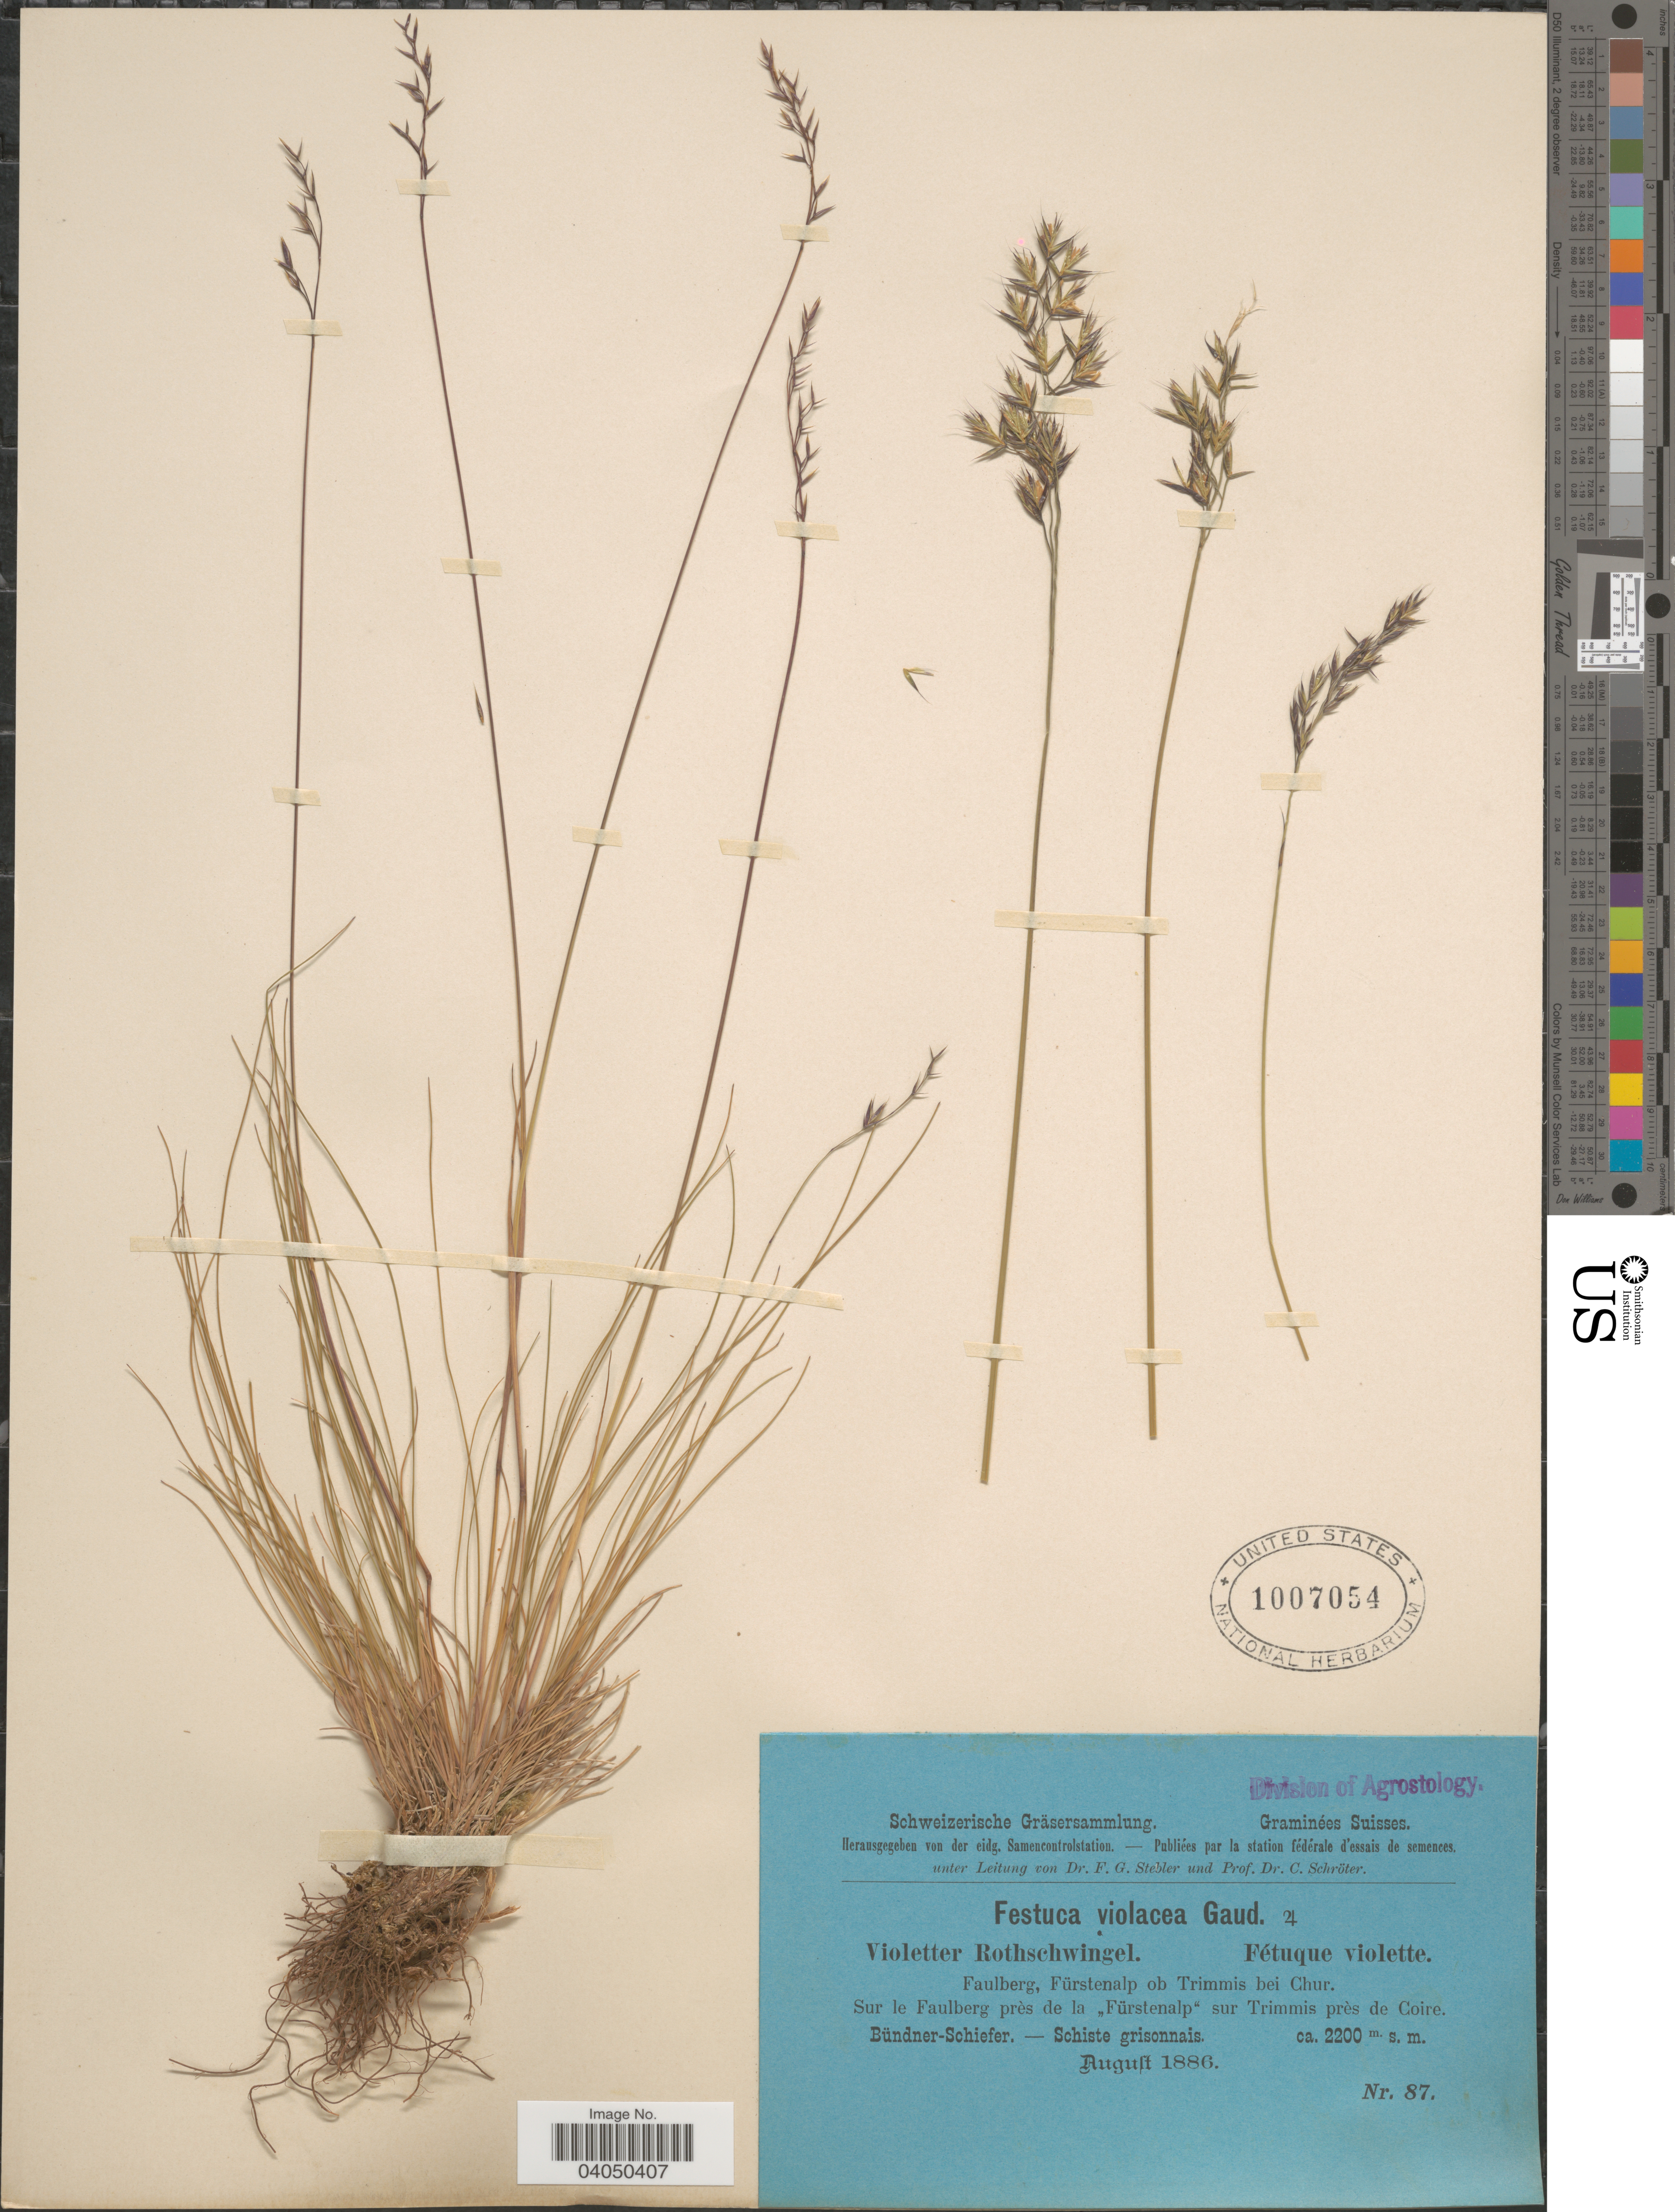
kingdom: Plantae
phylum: Tracheophyta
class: Liliopsida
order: Poales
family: Poaceae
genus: Festuca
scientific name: Festuca violacea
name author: Gaudin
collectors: Stebler, F.G. & Schröter, C.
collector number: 87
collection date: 1886-08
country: Switzerland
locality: Faulberg, Fürstenalp ob Trimmis bei Chur. Sur le Faulberg près de la "Fürstenalp" sur Trimmis près de Coire. Bündner-Schiefer. - Schiste grisonnais.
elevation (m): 2200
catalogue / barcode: US 1007054